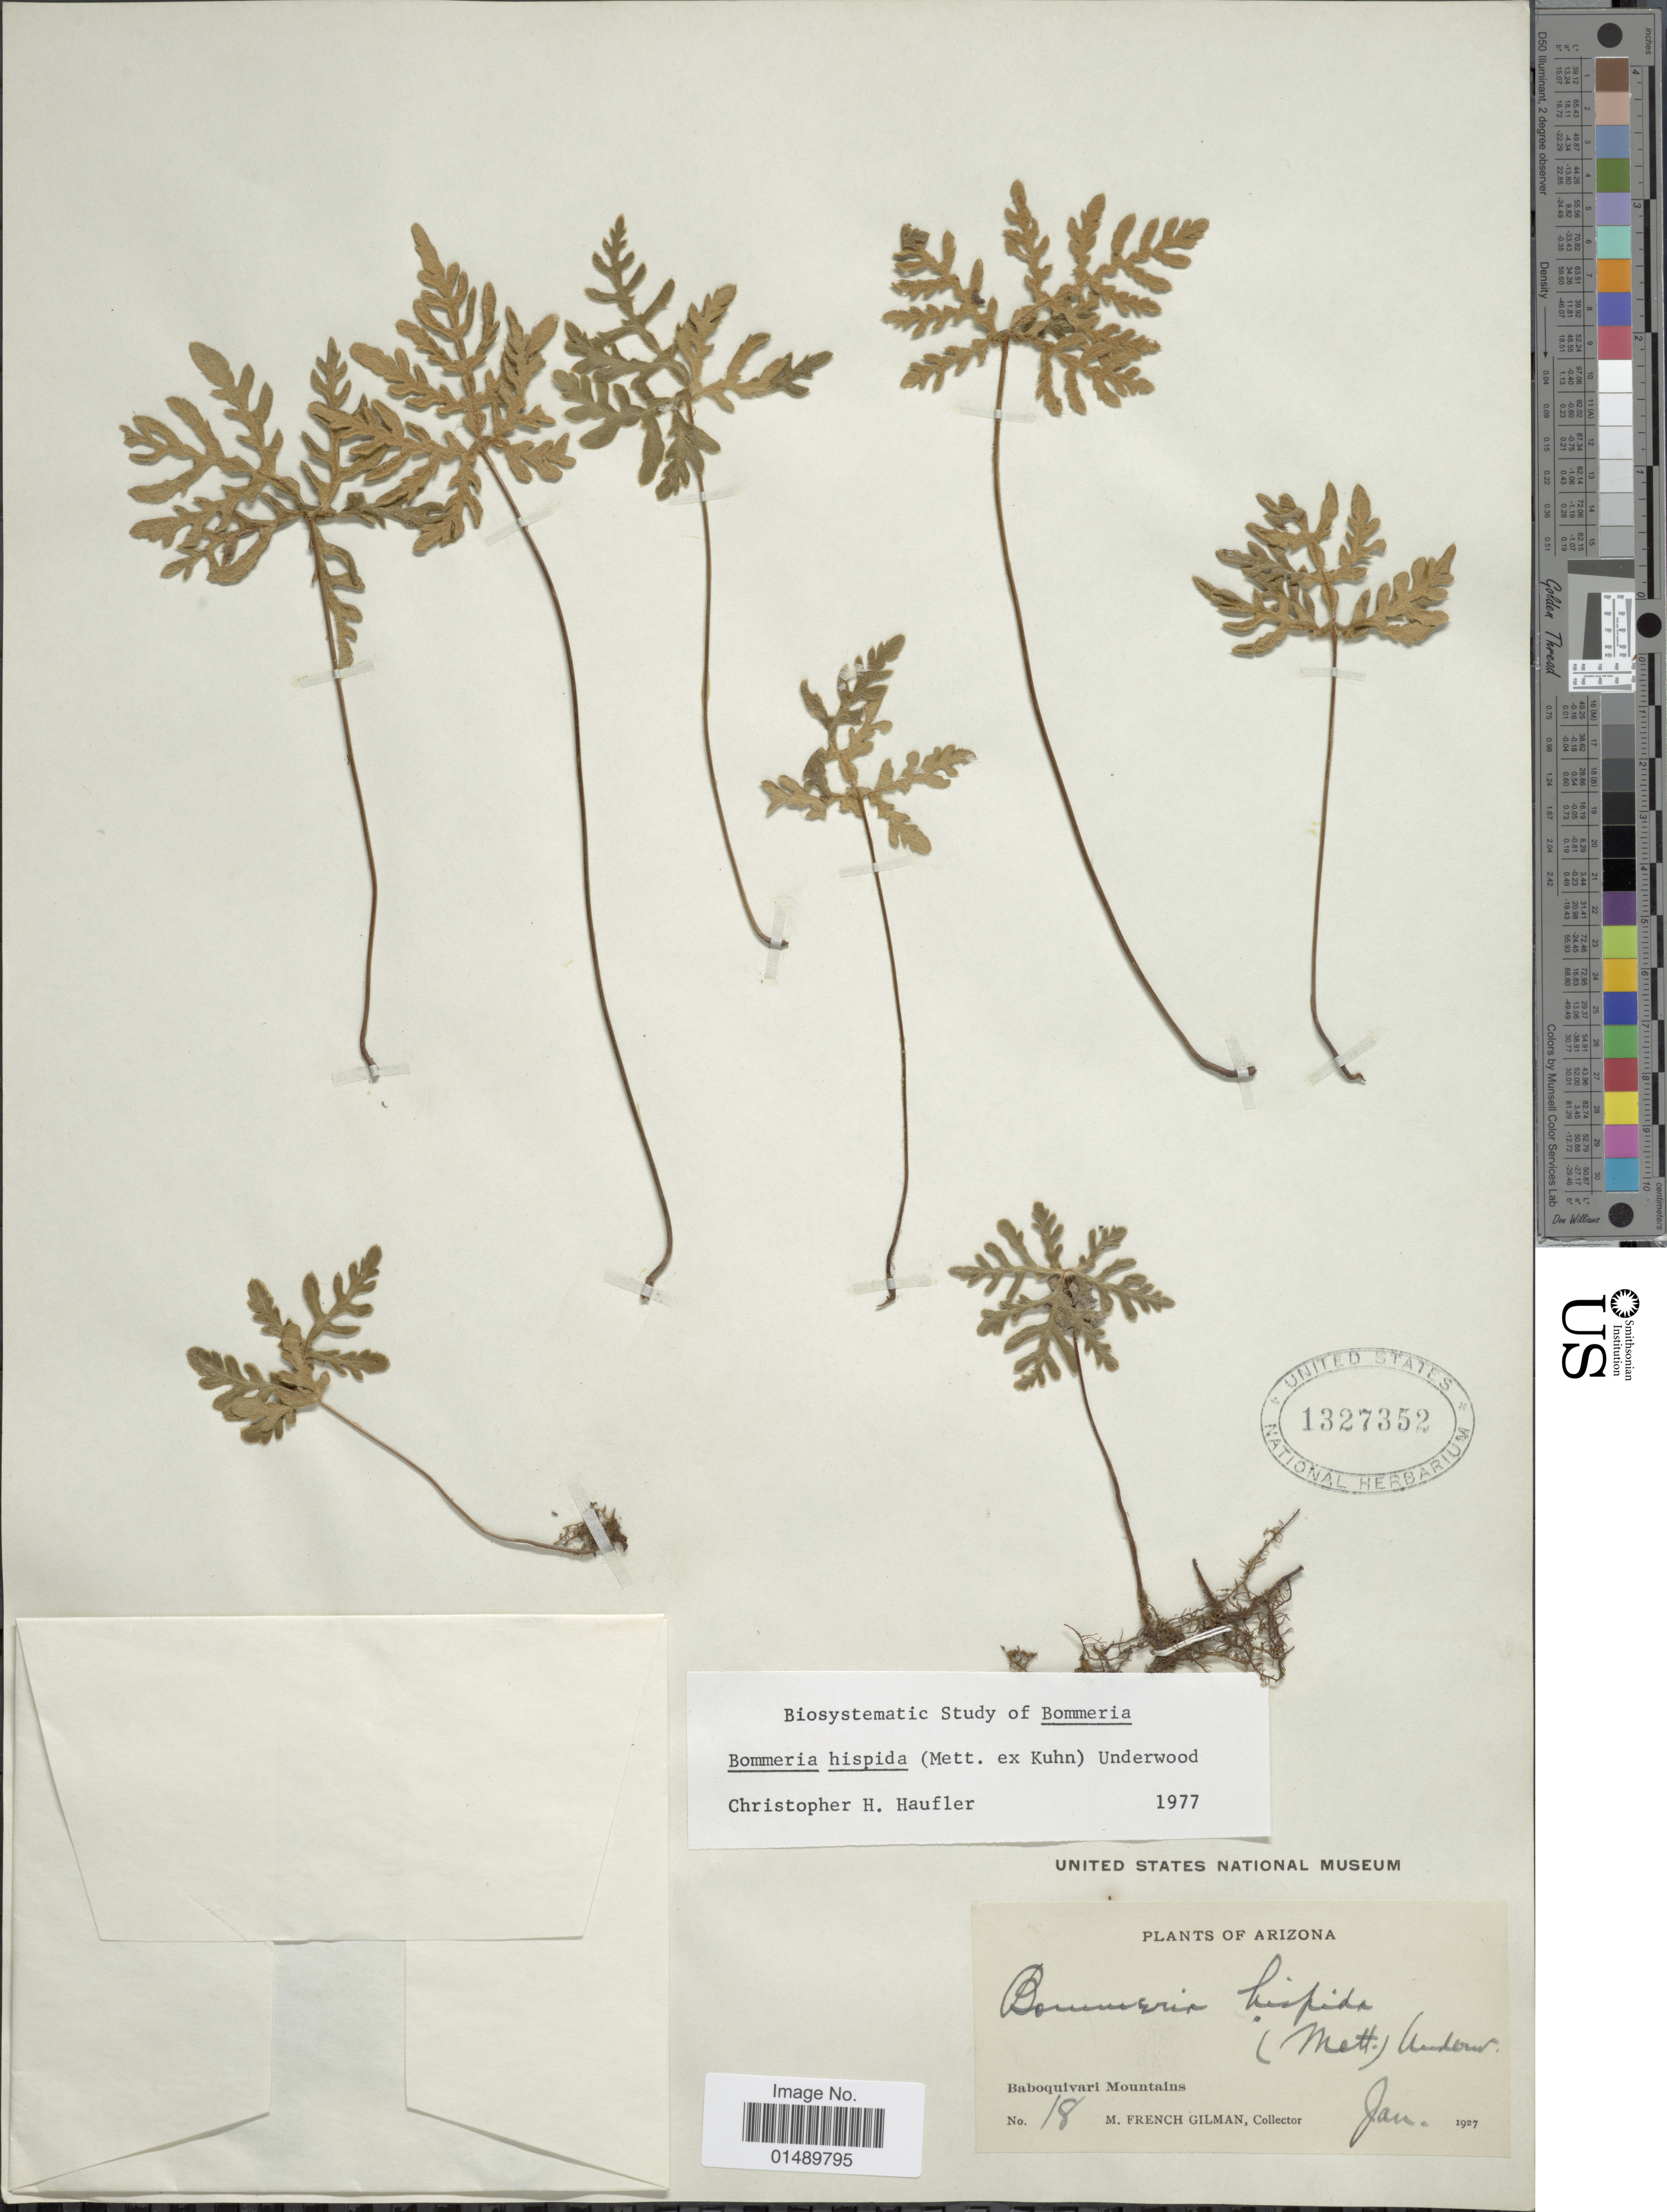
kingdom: Plantae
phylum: Tracheophyta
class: Polypodiopsida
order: Polypodiales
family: Pteridaceae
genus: Bommeria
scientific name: Bommeria hispida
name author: (Mett. ex Kuhn) Underw.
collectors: M. F. Gilman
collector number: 18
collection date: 1927-01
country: United States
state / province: Arizona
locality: Arizona, Babiquiverai Mountains.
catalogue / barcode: US 1327352